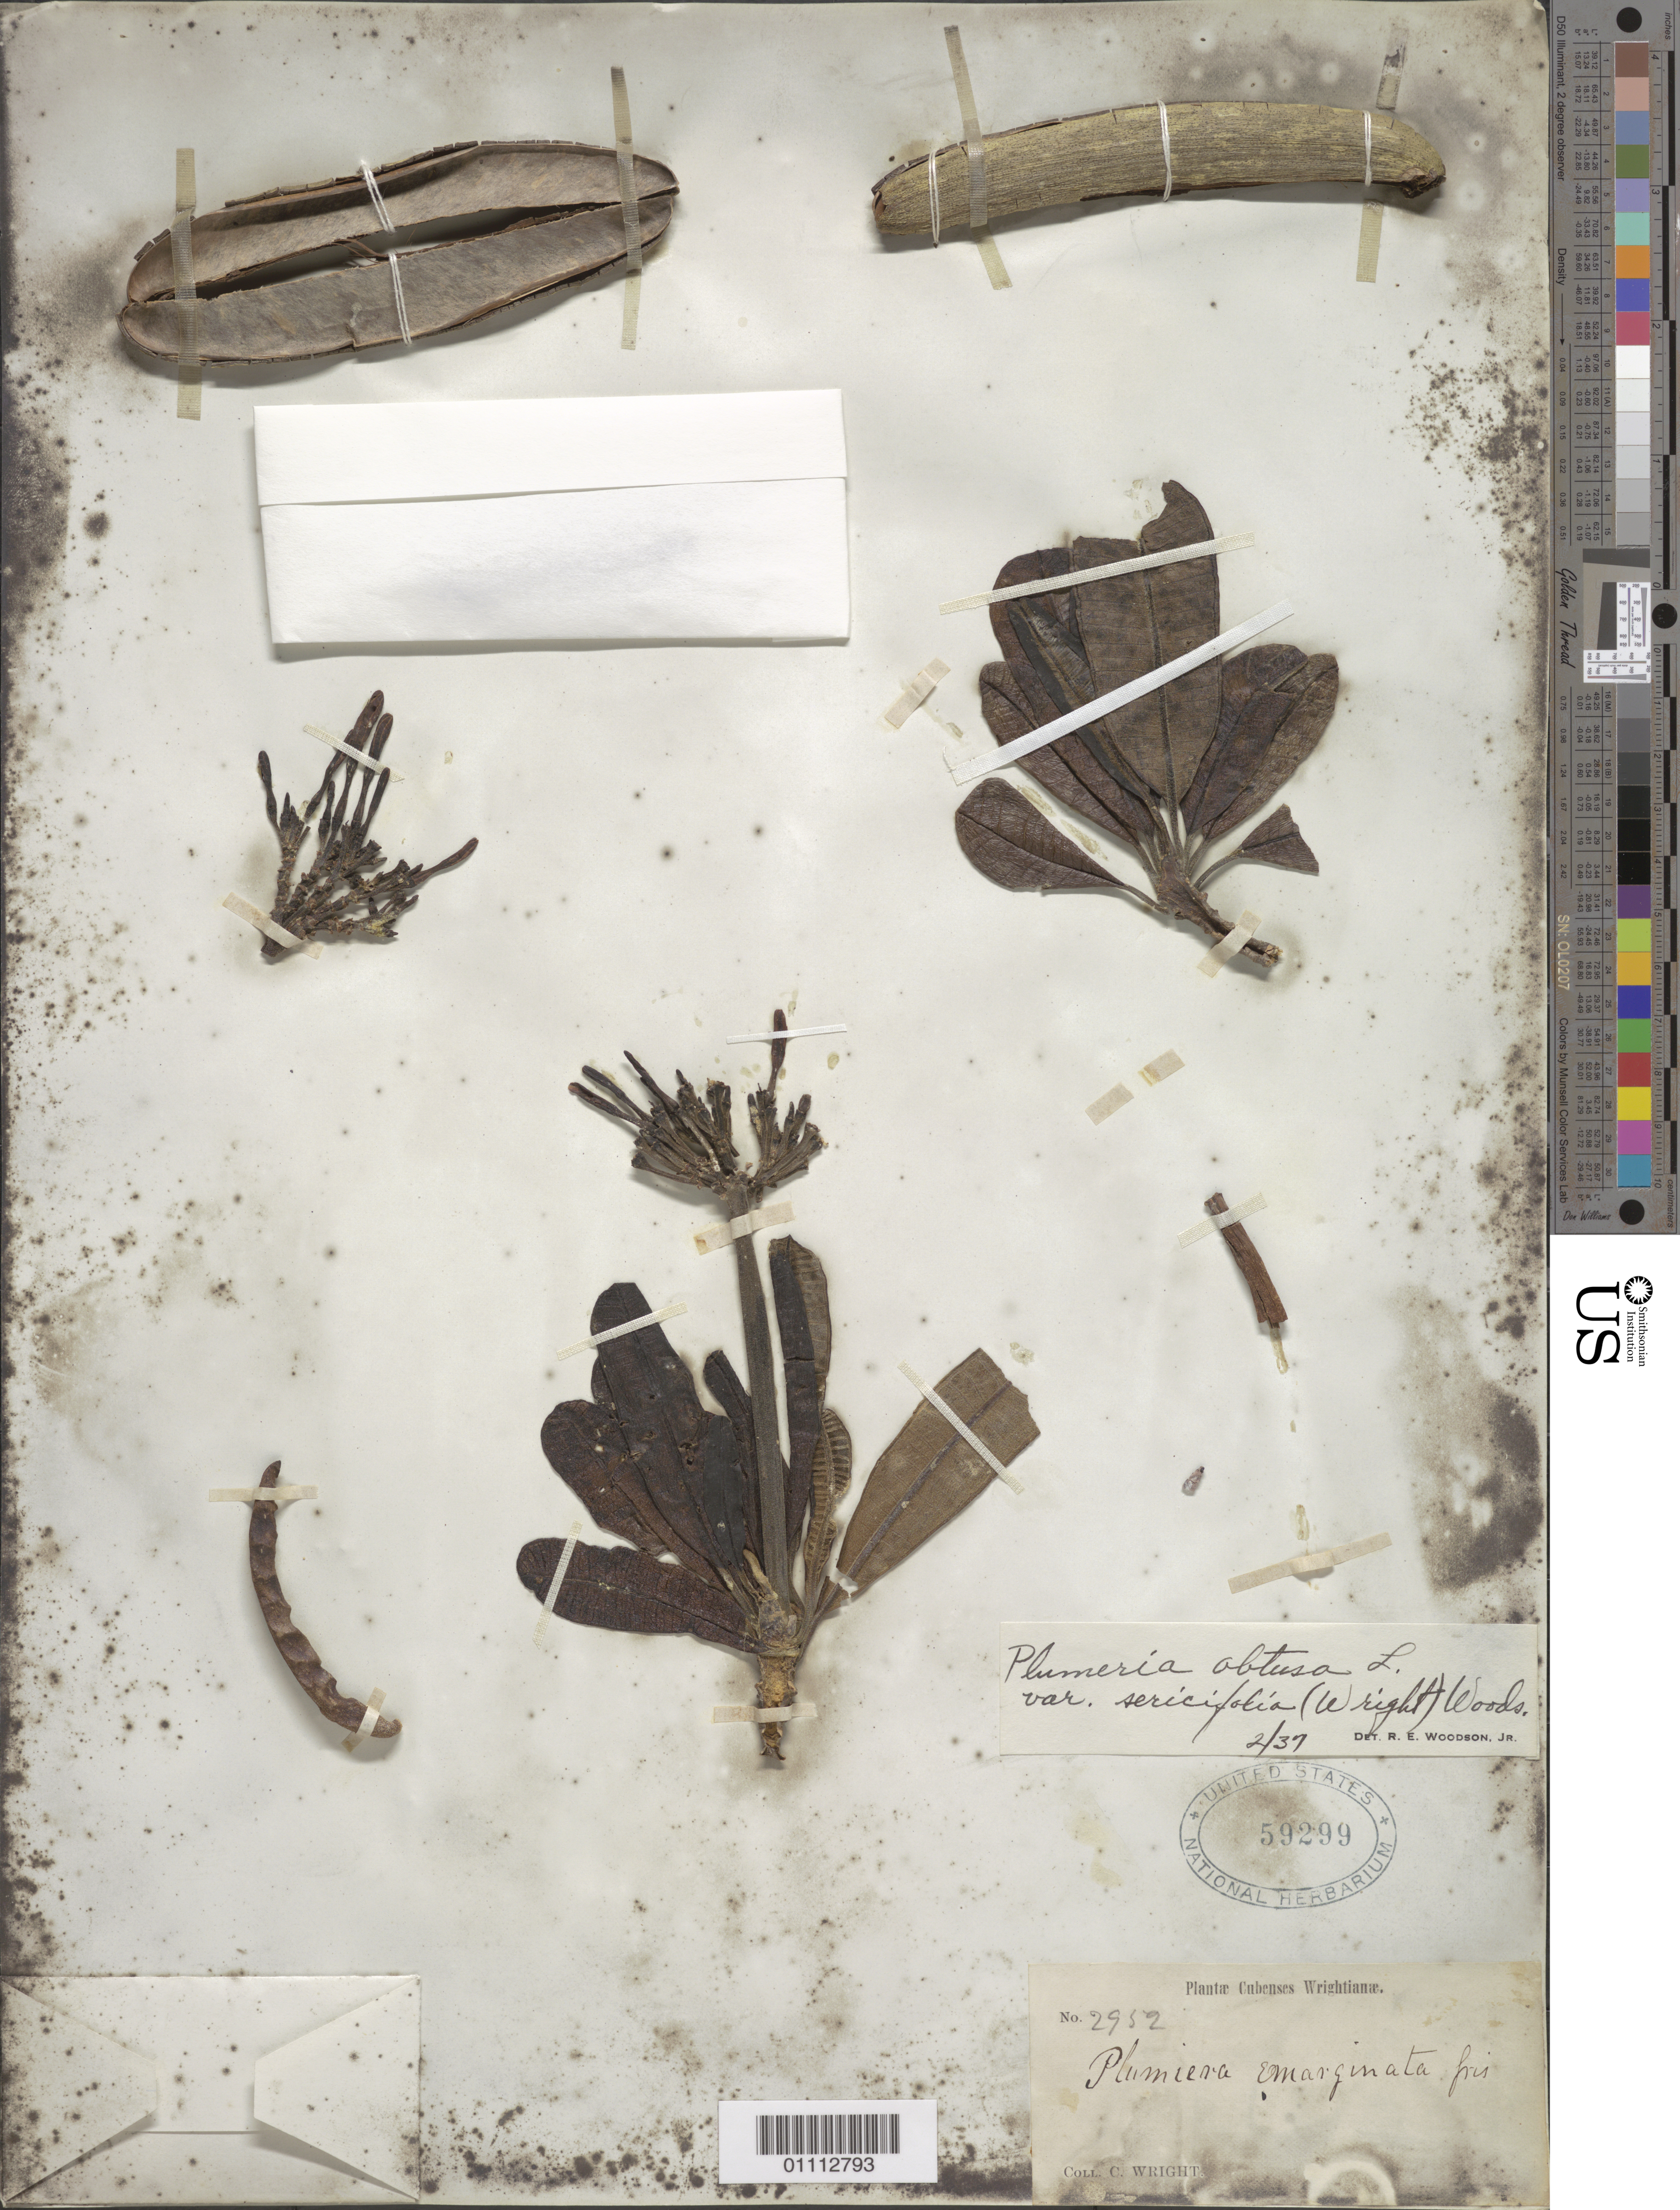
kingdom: Plantae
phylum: Tracheophyta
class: Magnoliopsida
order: Gentianales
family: Apocynaceae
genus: Plumeria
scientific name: Plumeria obtusa var. sericifolia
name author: (C. Wright ex Griseb.) Woodson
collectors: C. Wright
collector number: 2952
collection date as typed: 1865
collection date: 1865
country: Cuba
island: Cuba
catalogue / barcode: US 59299